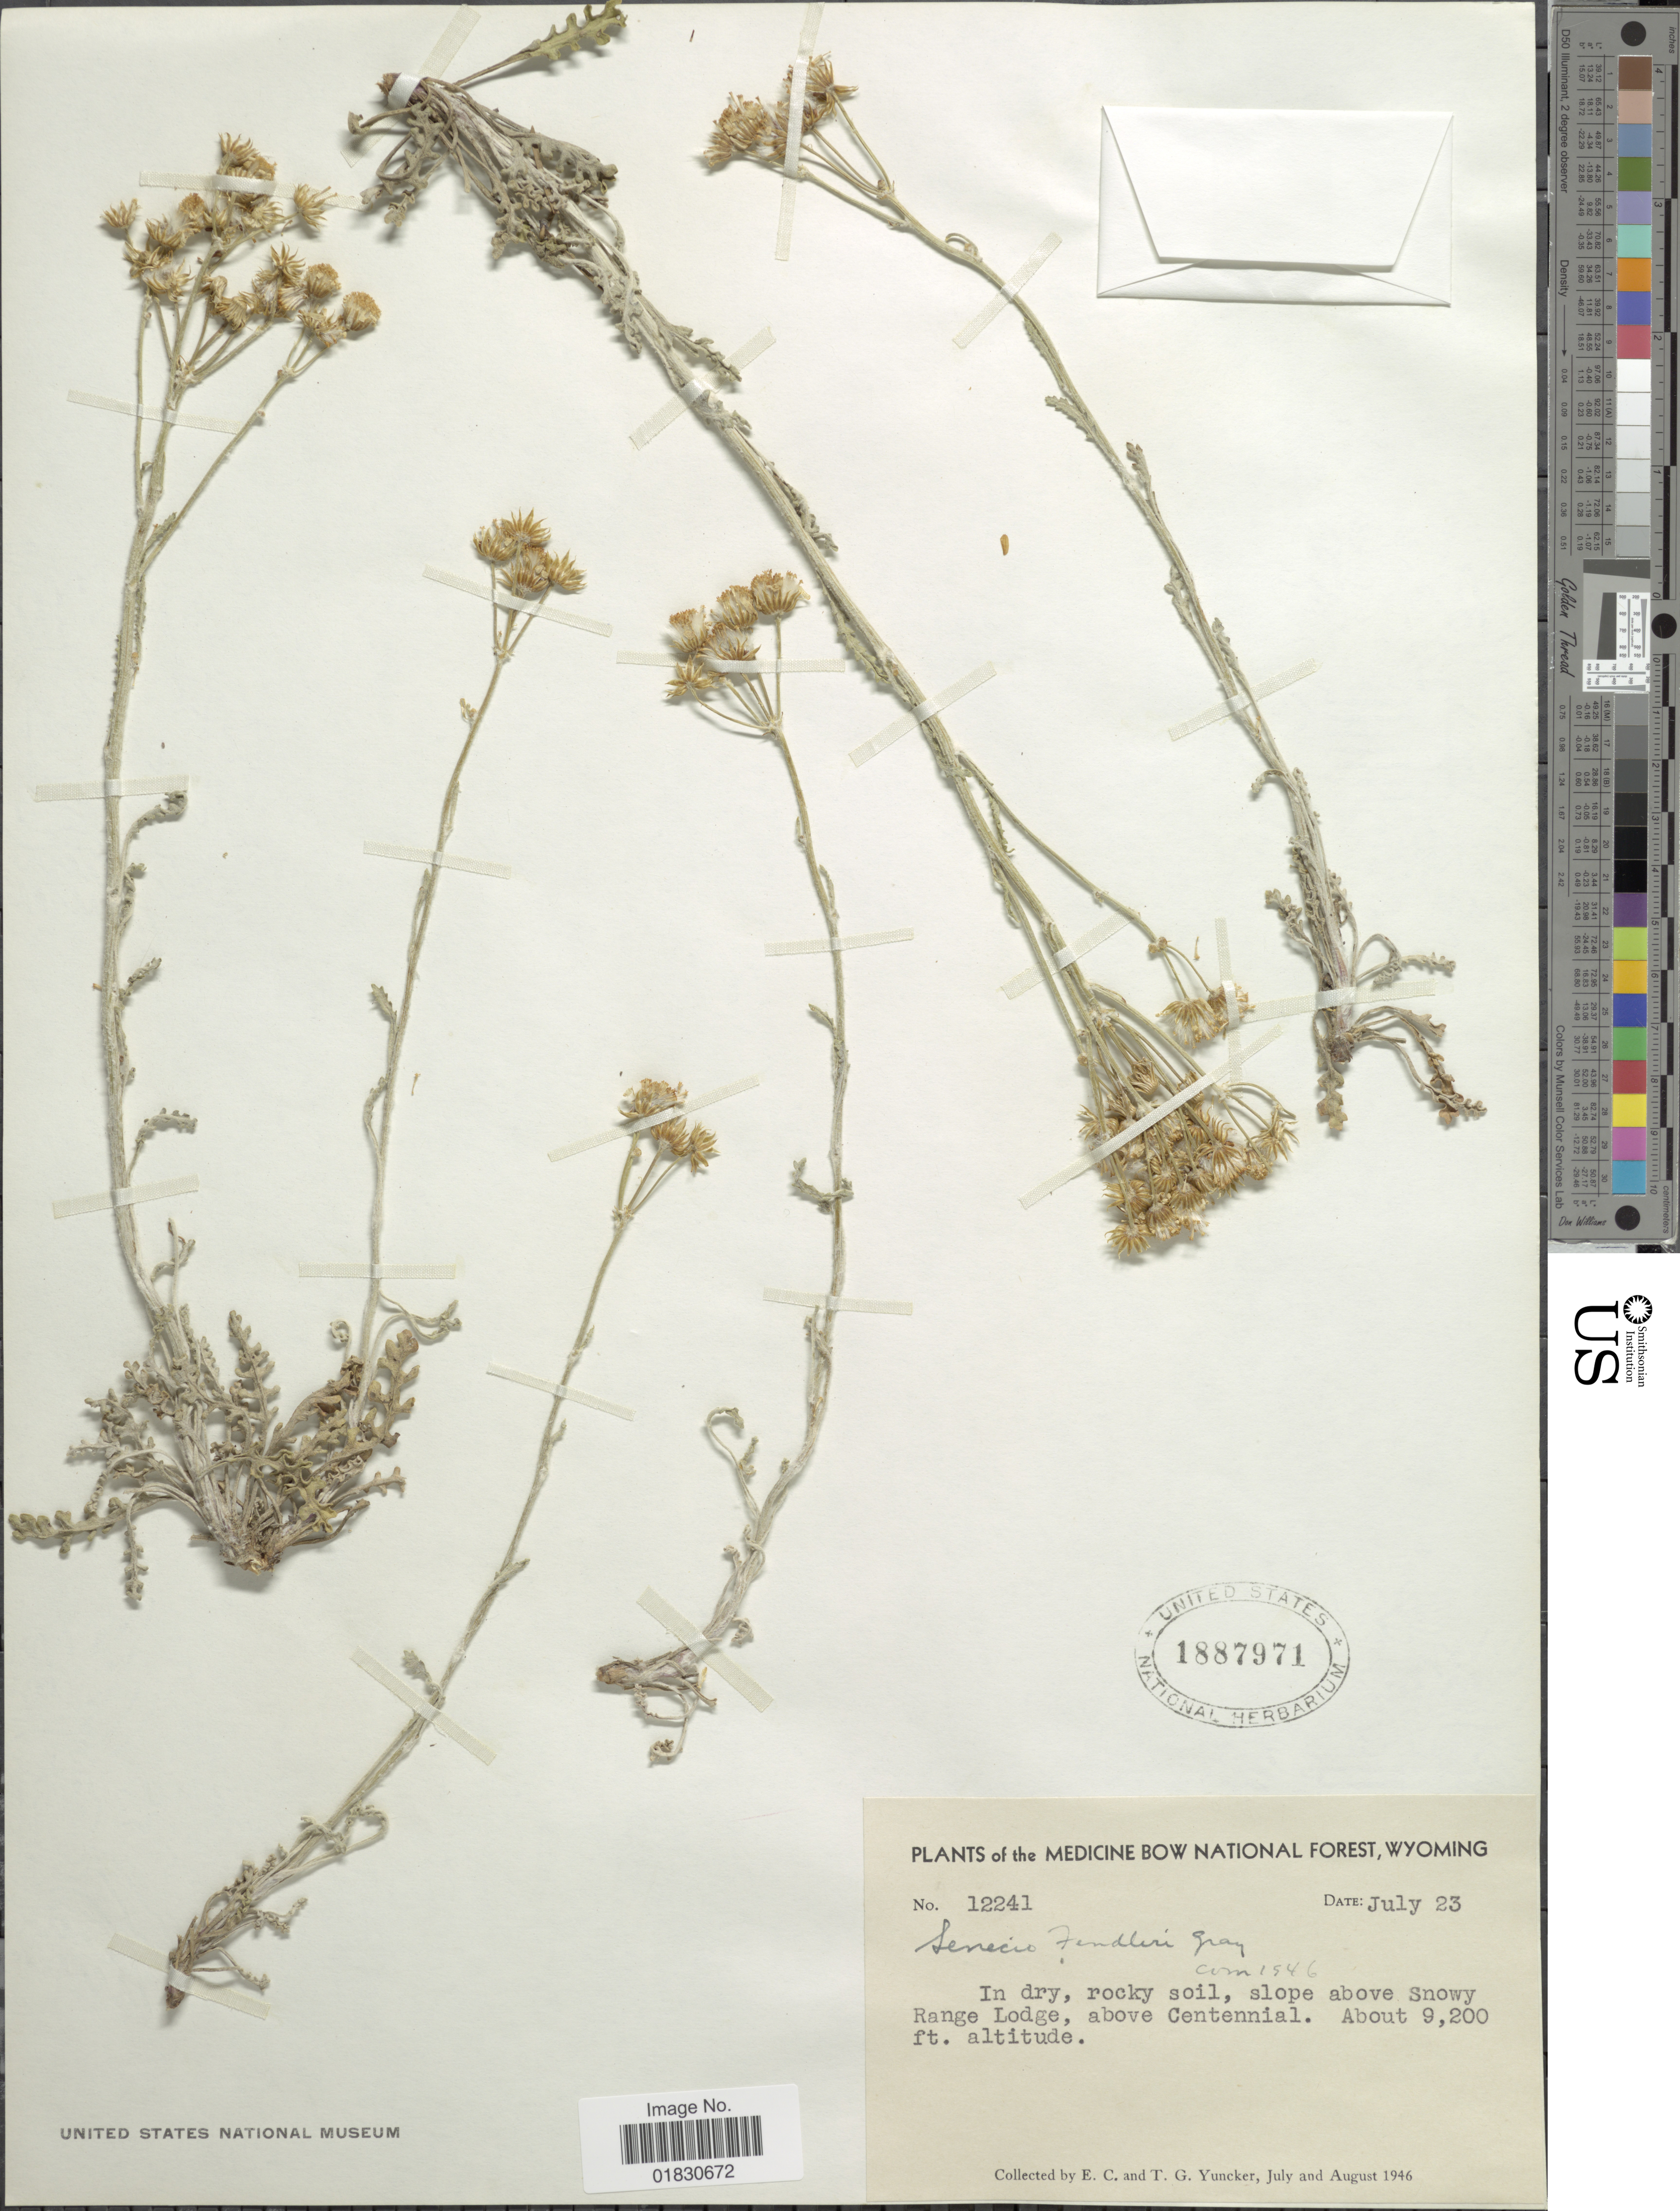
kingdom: Plantae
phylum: Tracheophyta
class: Magnoliopsida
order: Asterales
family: Asteraceae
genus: Packera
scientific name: Packera fendleri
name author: (A. Gray) W.A. Weber & Á. Löve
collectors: E. C. Yuncker & T. G. Yuncker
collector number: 12241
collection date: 1946-07-23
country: United States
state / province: Wyoming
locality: The Medicine Bow National Forest, Wyoming, Slope above Snowy Range Lodge, above Centennial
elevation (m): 2804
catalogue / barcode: US 1887971